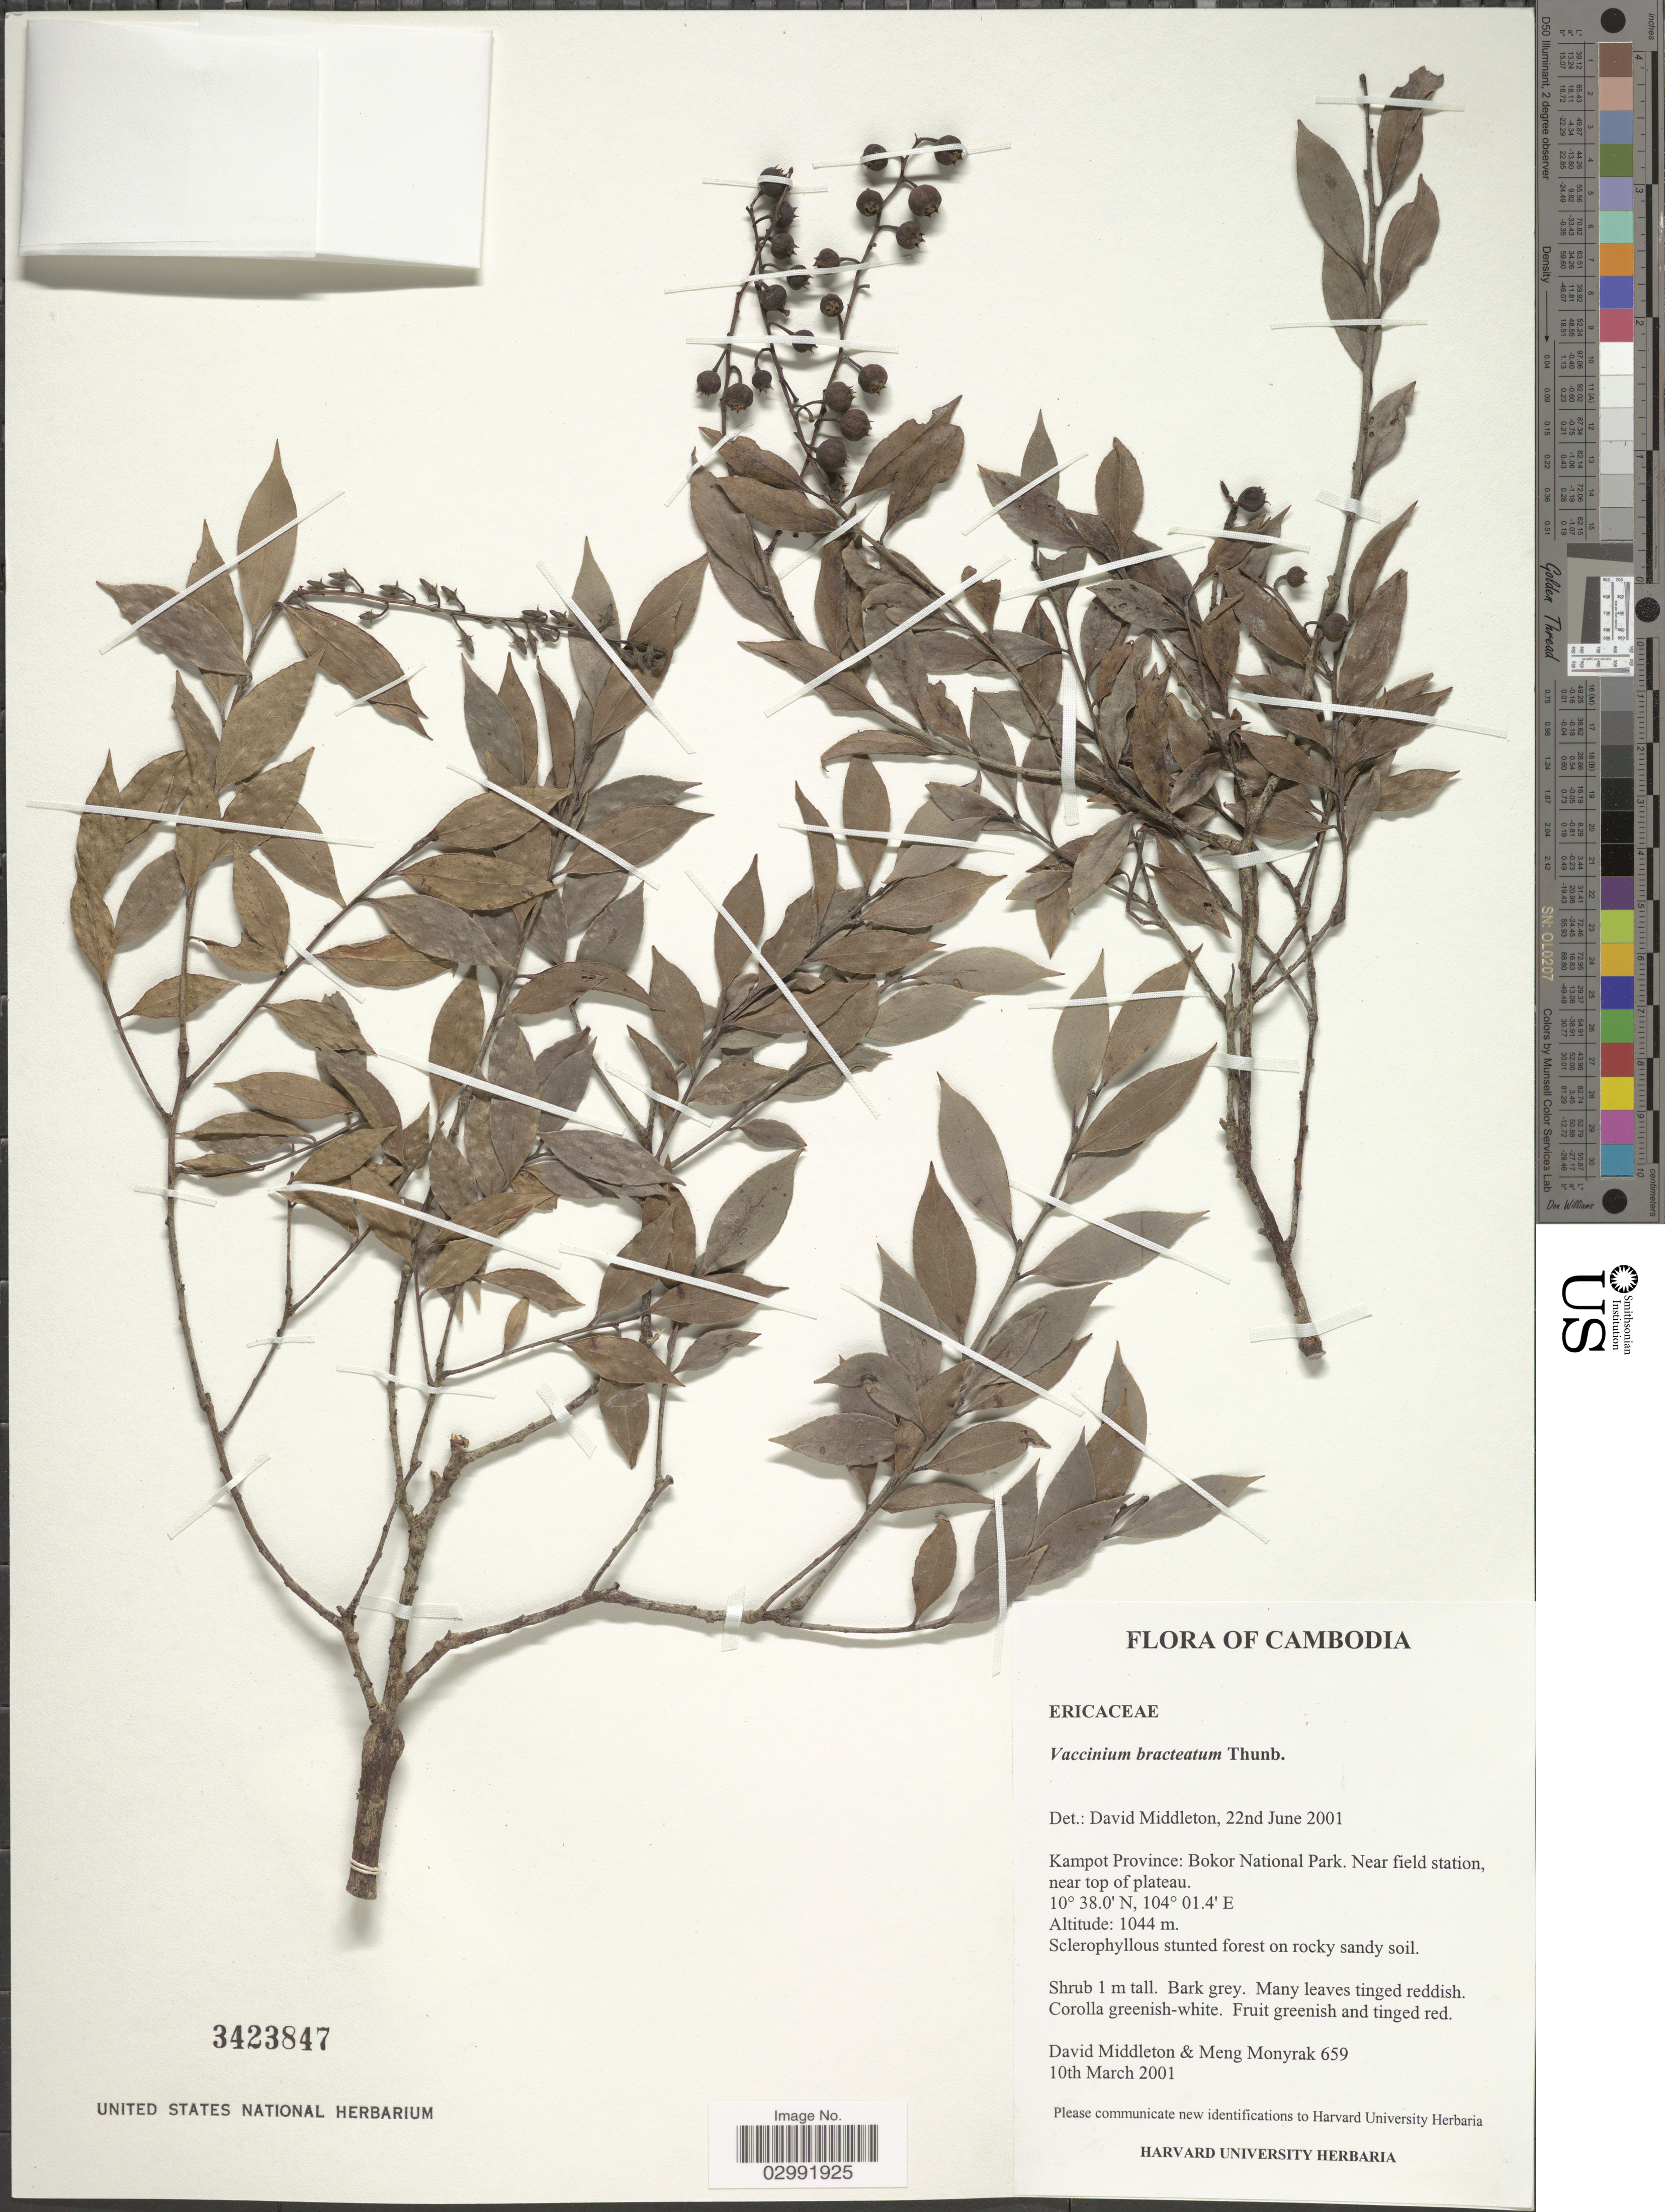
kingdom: Plantae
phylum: Tracheophyta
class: Magnoliopsida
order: Ericales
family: Ericaceae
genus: Vaccinium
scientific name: Vaccinium bracteatum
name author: Thunb.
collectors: D. J. Middleton & M. Monyrak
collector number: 659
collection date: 2001-03-10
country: Cambodia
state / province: Kâmpât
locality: Kampot Province: Bokor National Park. Near field station, near top of plateau.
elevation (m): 1044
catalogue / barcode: US 3423847